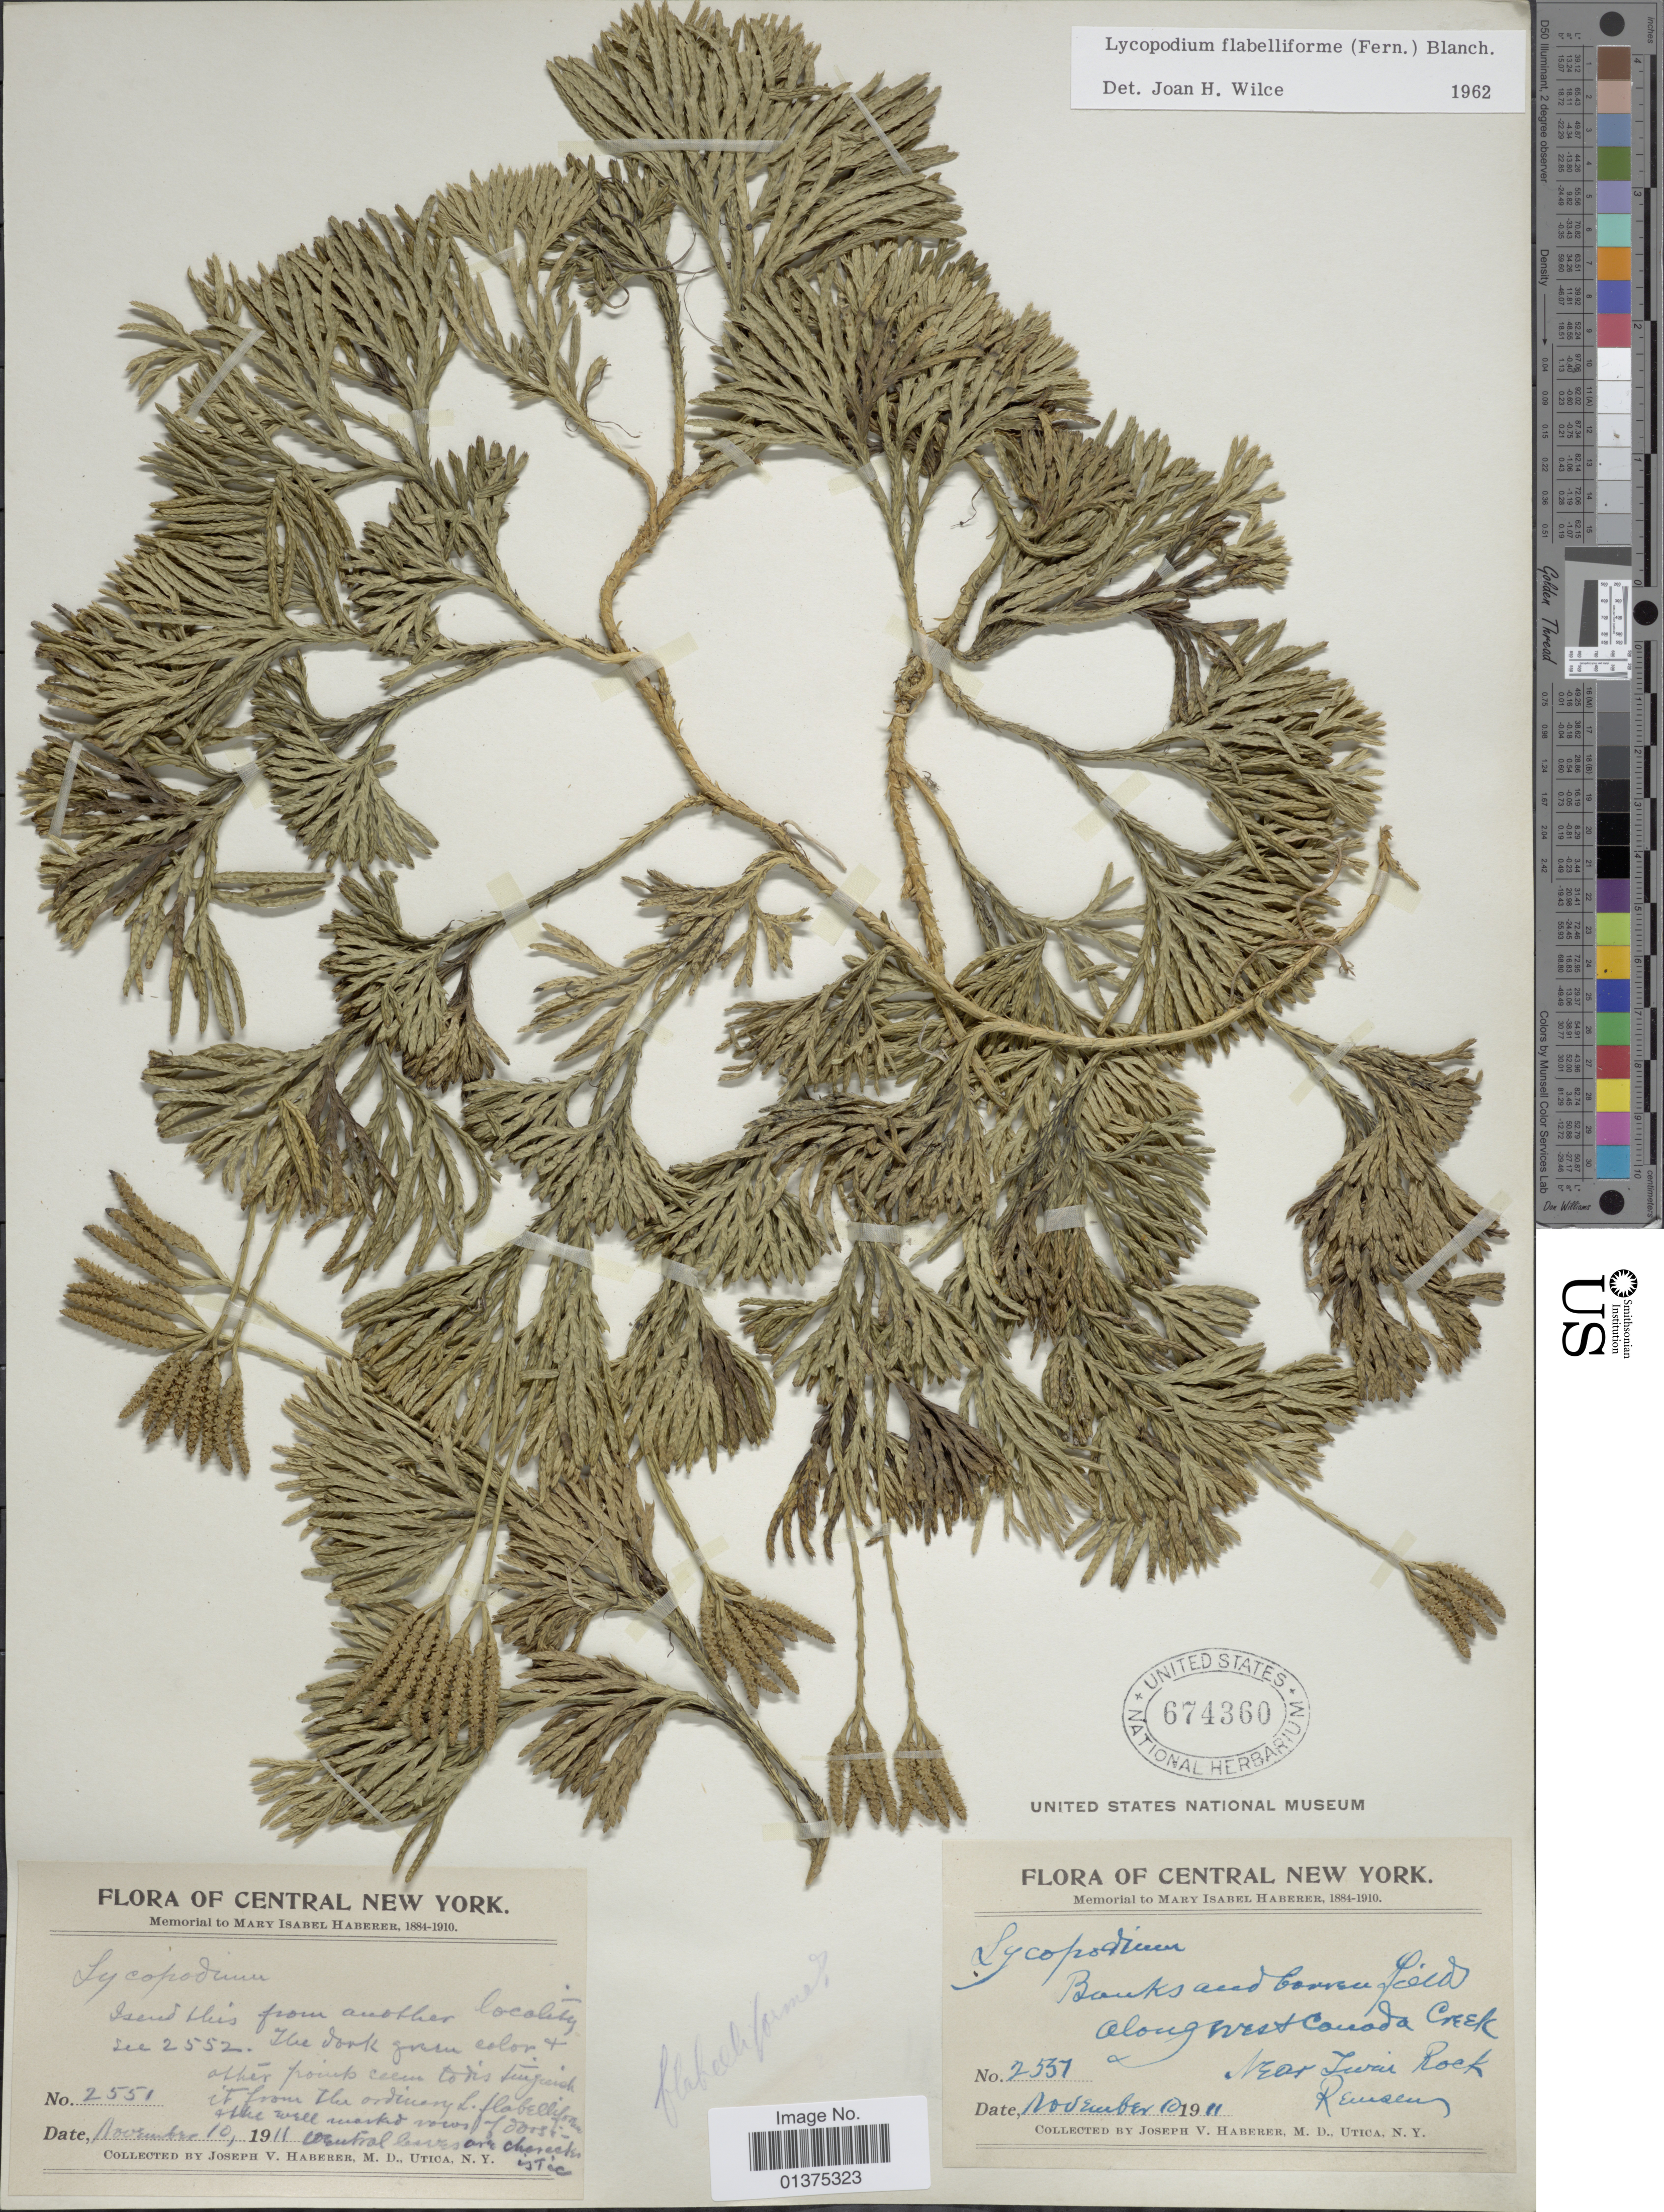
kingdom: Plantae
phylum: Tracheophyta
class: Lycopodiopsida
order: Lycopodiales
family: Lycopodiaceae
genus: Diphasiastrum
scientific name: Diphasiastrum digitatum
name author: (Dill. ex A. Braun) Holub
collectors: J. V. Haberer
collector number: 2551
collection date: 1911-11-10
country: United States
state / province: New York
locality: Central New York, Banks and barren field along West Canada Creek Near Twin Rock, Remsen.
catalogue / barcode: US 674360